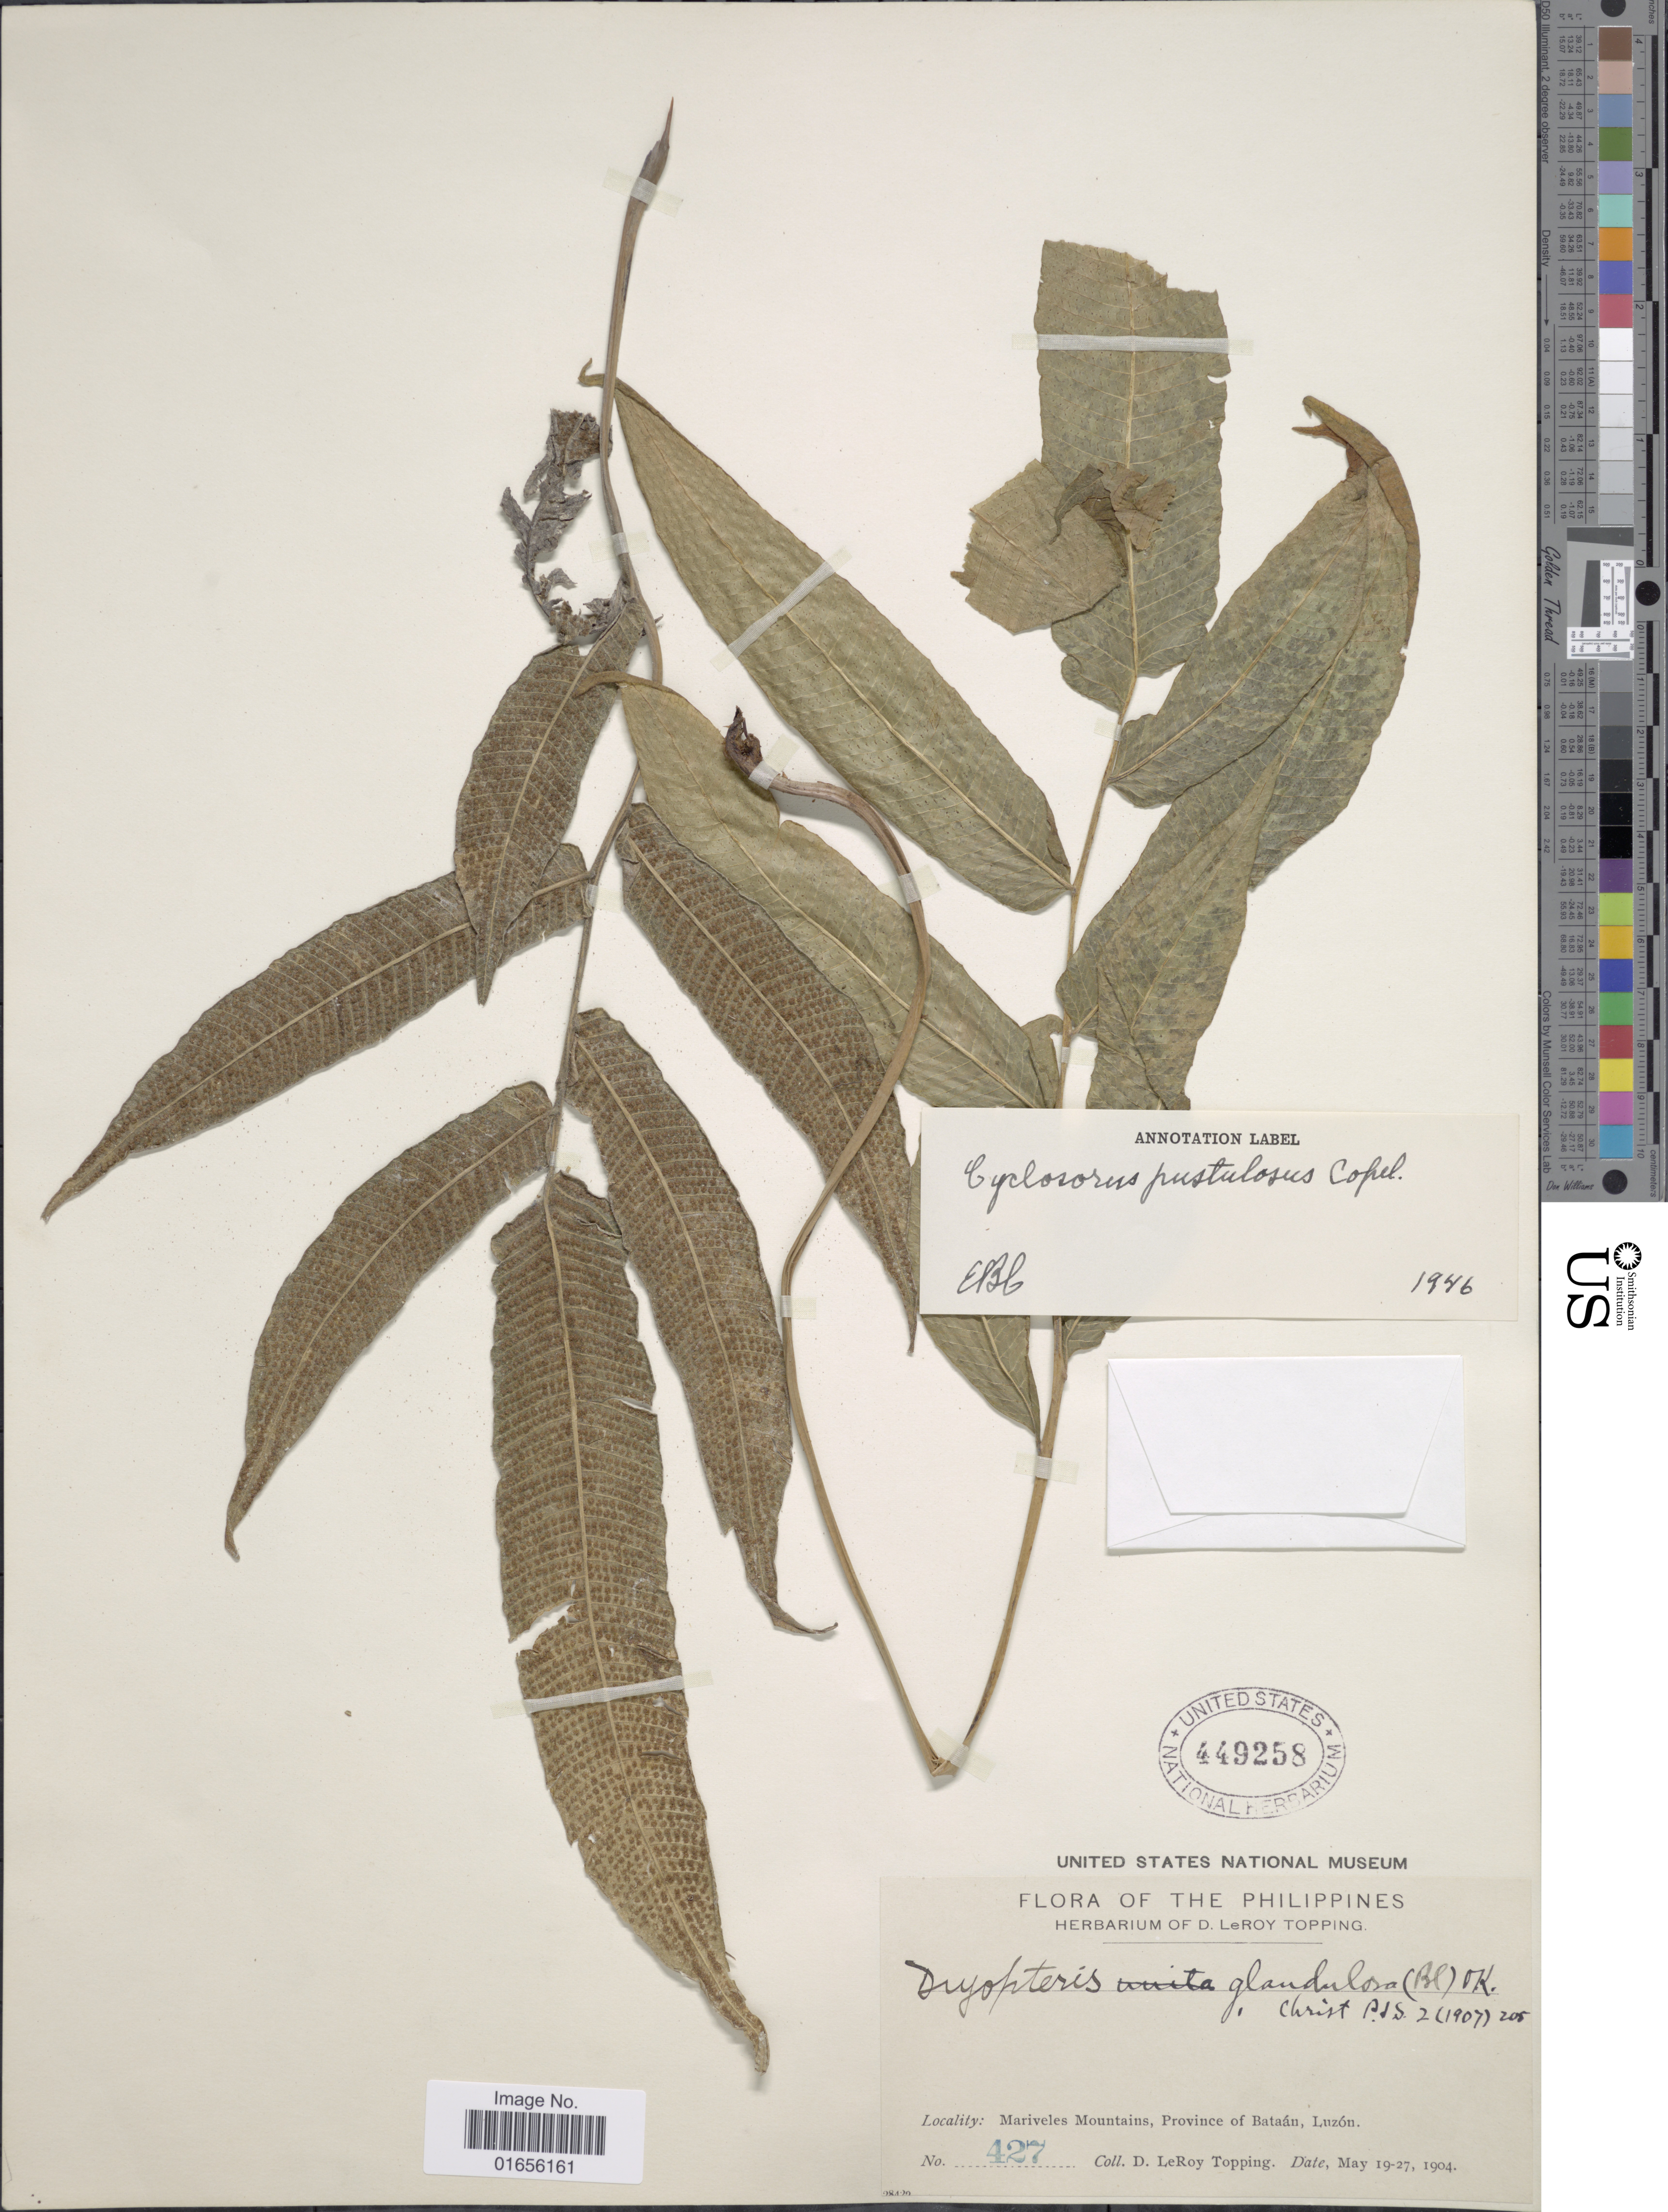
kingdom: Plantae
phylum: Tracheophyta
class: Polypodiopsida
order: Polypodiales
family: Thelypteridaceae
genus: Pronephrium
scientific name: Pronephrium gymnopteridifrons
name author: (Hayata) Holttum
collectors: D. L. Topping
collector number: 427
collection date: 1904-05-19/1904-05-27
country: Philippines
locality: The Philippines, Mariveles Mountains, Province of Bataán, Luzón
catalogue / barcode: US 449258